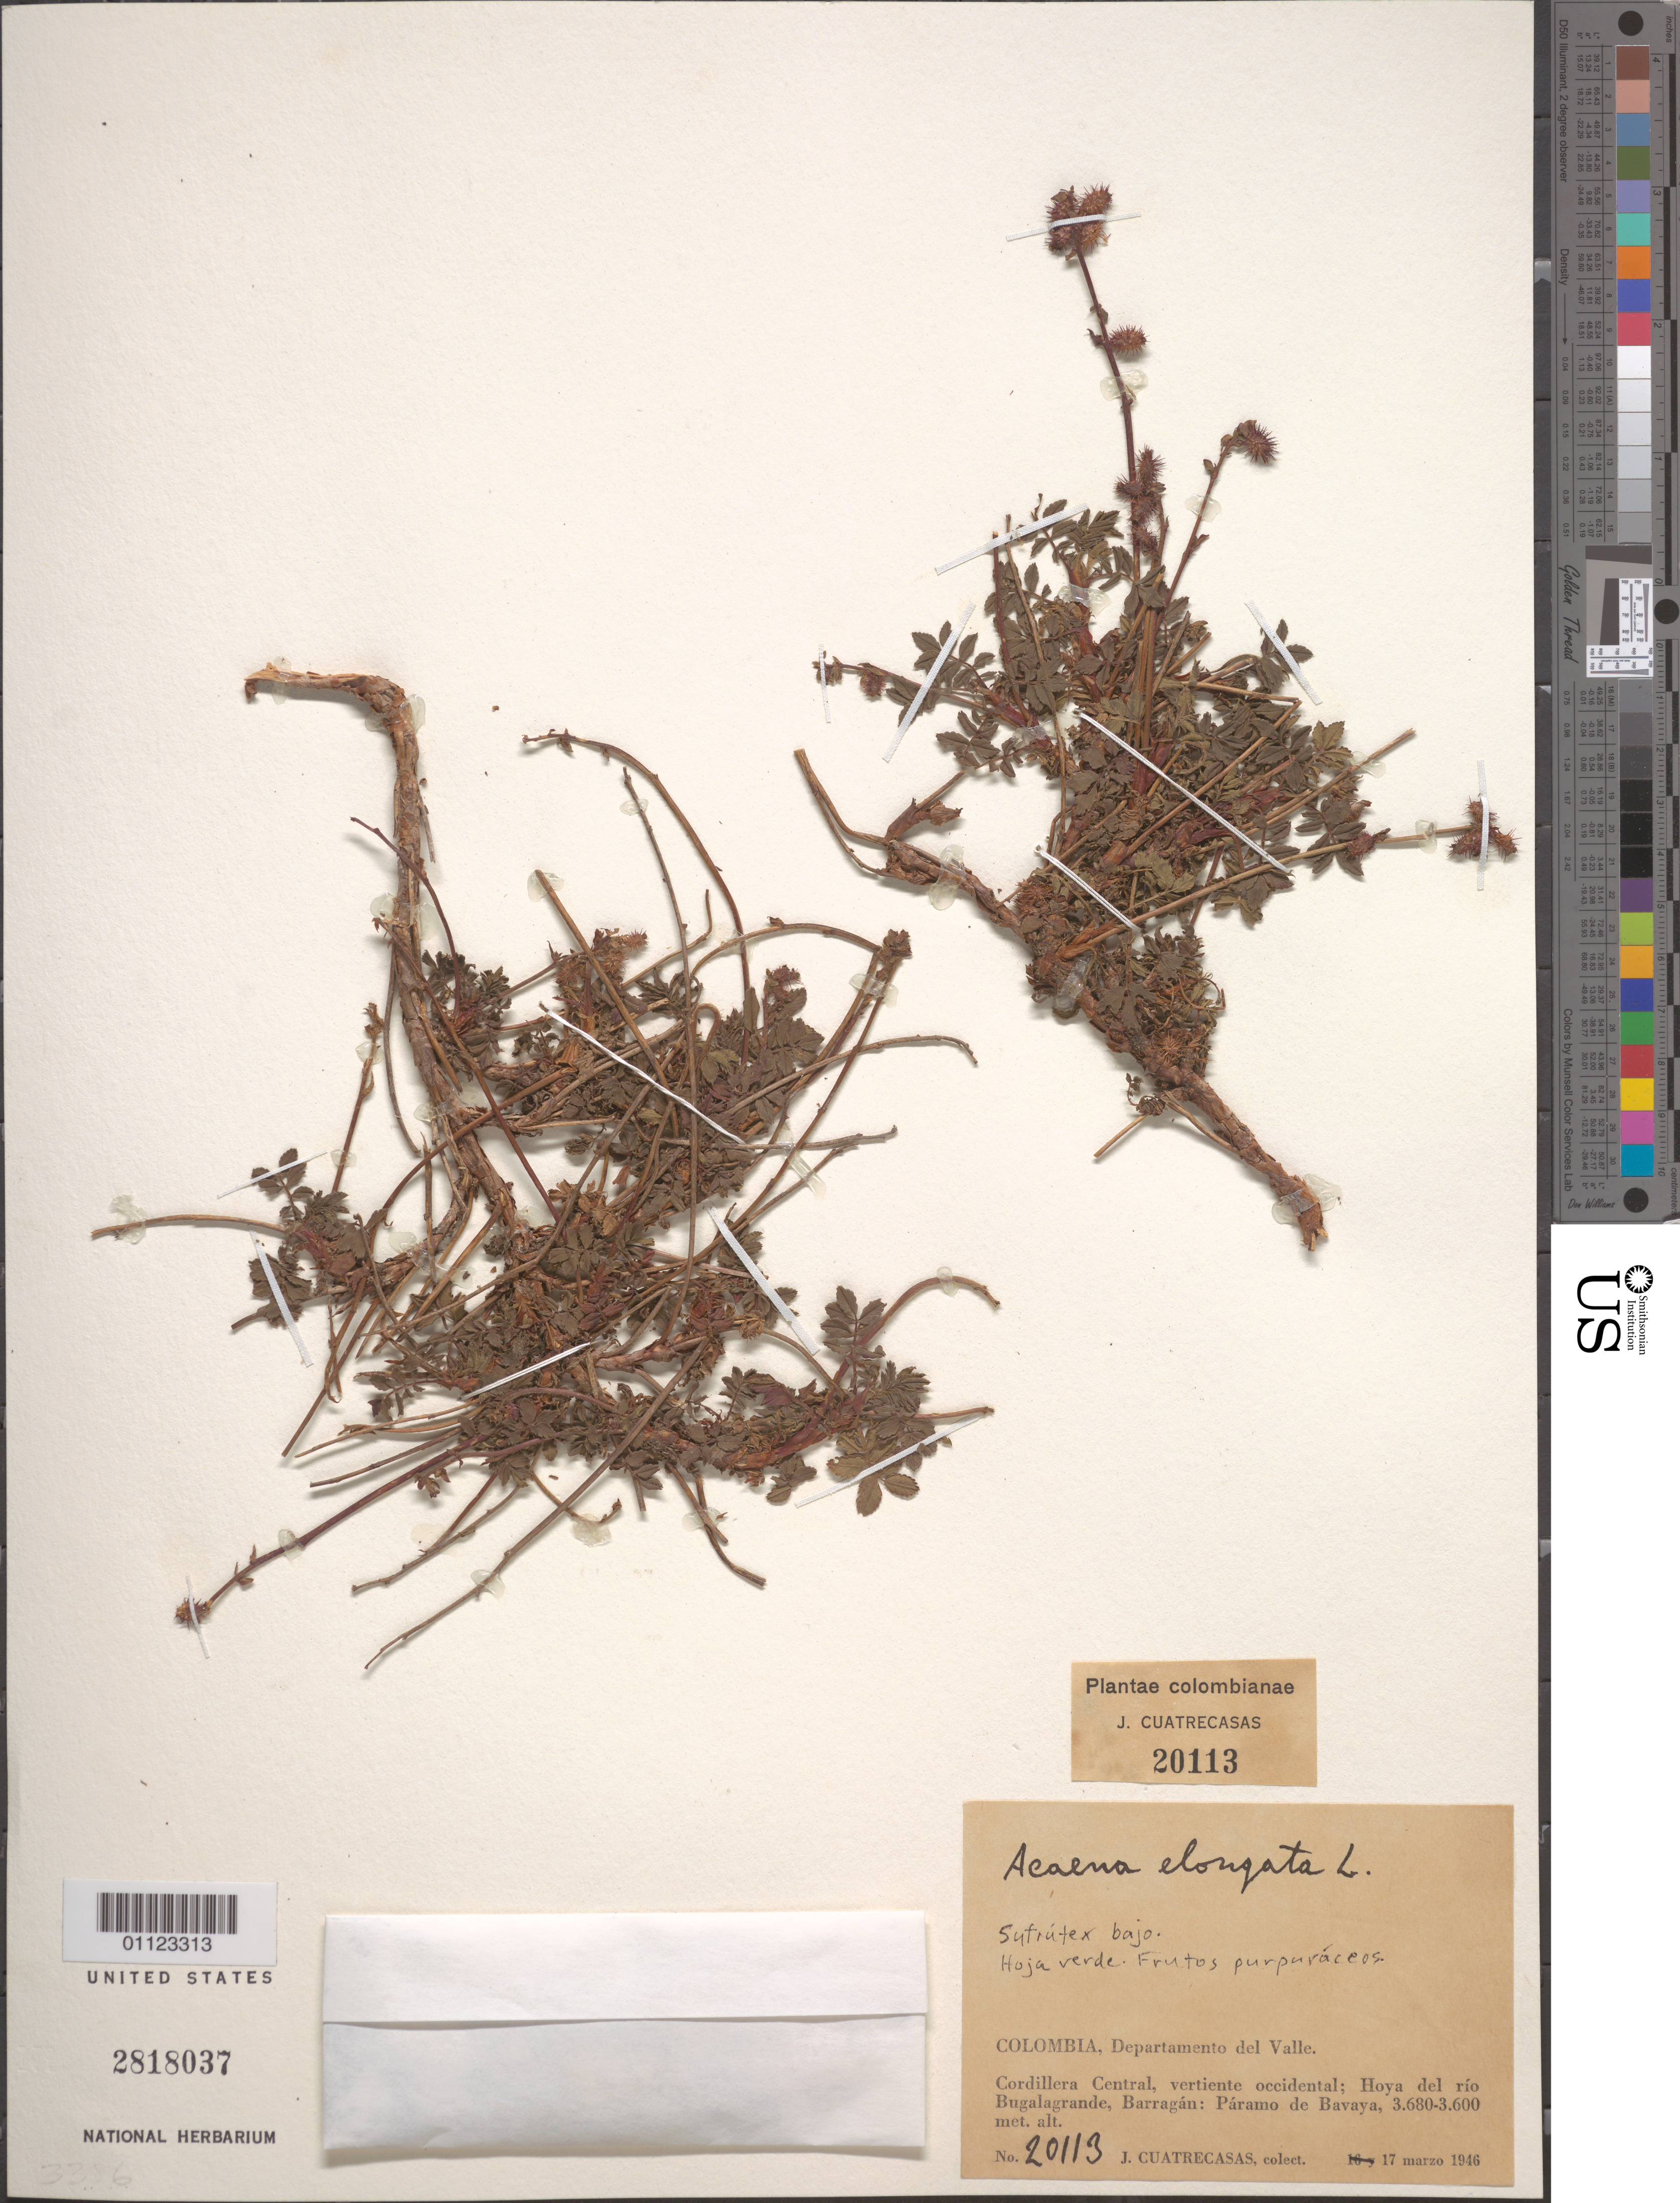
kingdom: Plantae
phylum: Tracheophyta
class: Magnoliopsida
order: Rosales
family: Rosaceae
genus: Acaena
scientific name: Acaena elongata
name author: L.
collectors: J. Cuatrecasas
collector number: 20113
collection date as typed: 17 Mar 1946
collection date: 1946-03-17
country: Colombia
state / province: Valle del Cauca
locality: Cordillera Central; Vertiente Occidental; Hoya del Río Bugalagrande, Barragán: Páramo de Bavaya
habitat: Páramo.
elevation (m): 3600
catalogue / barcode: US 2818037